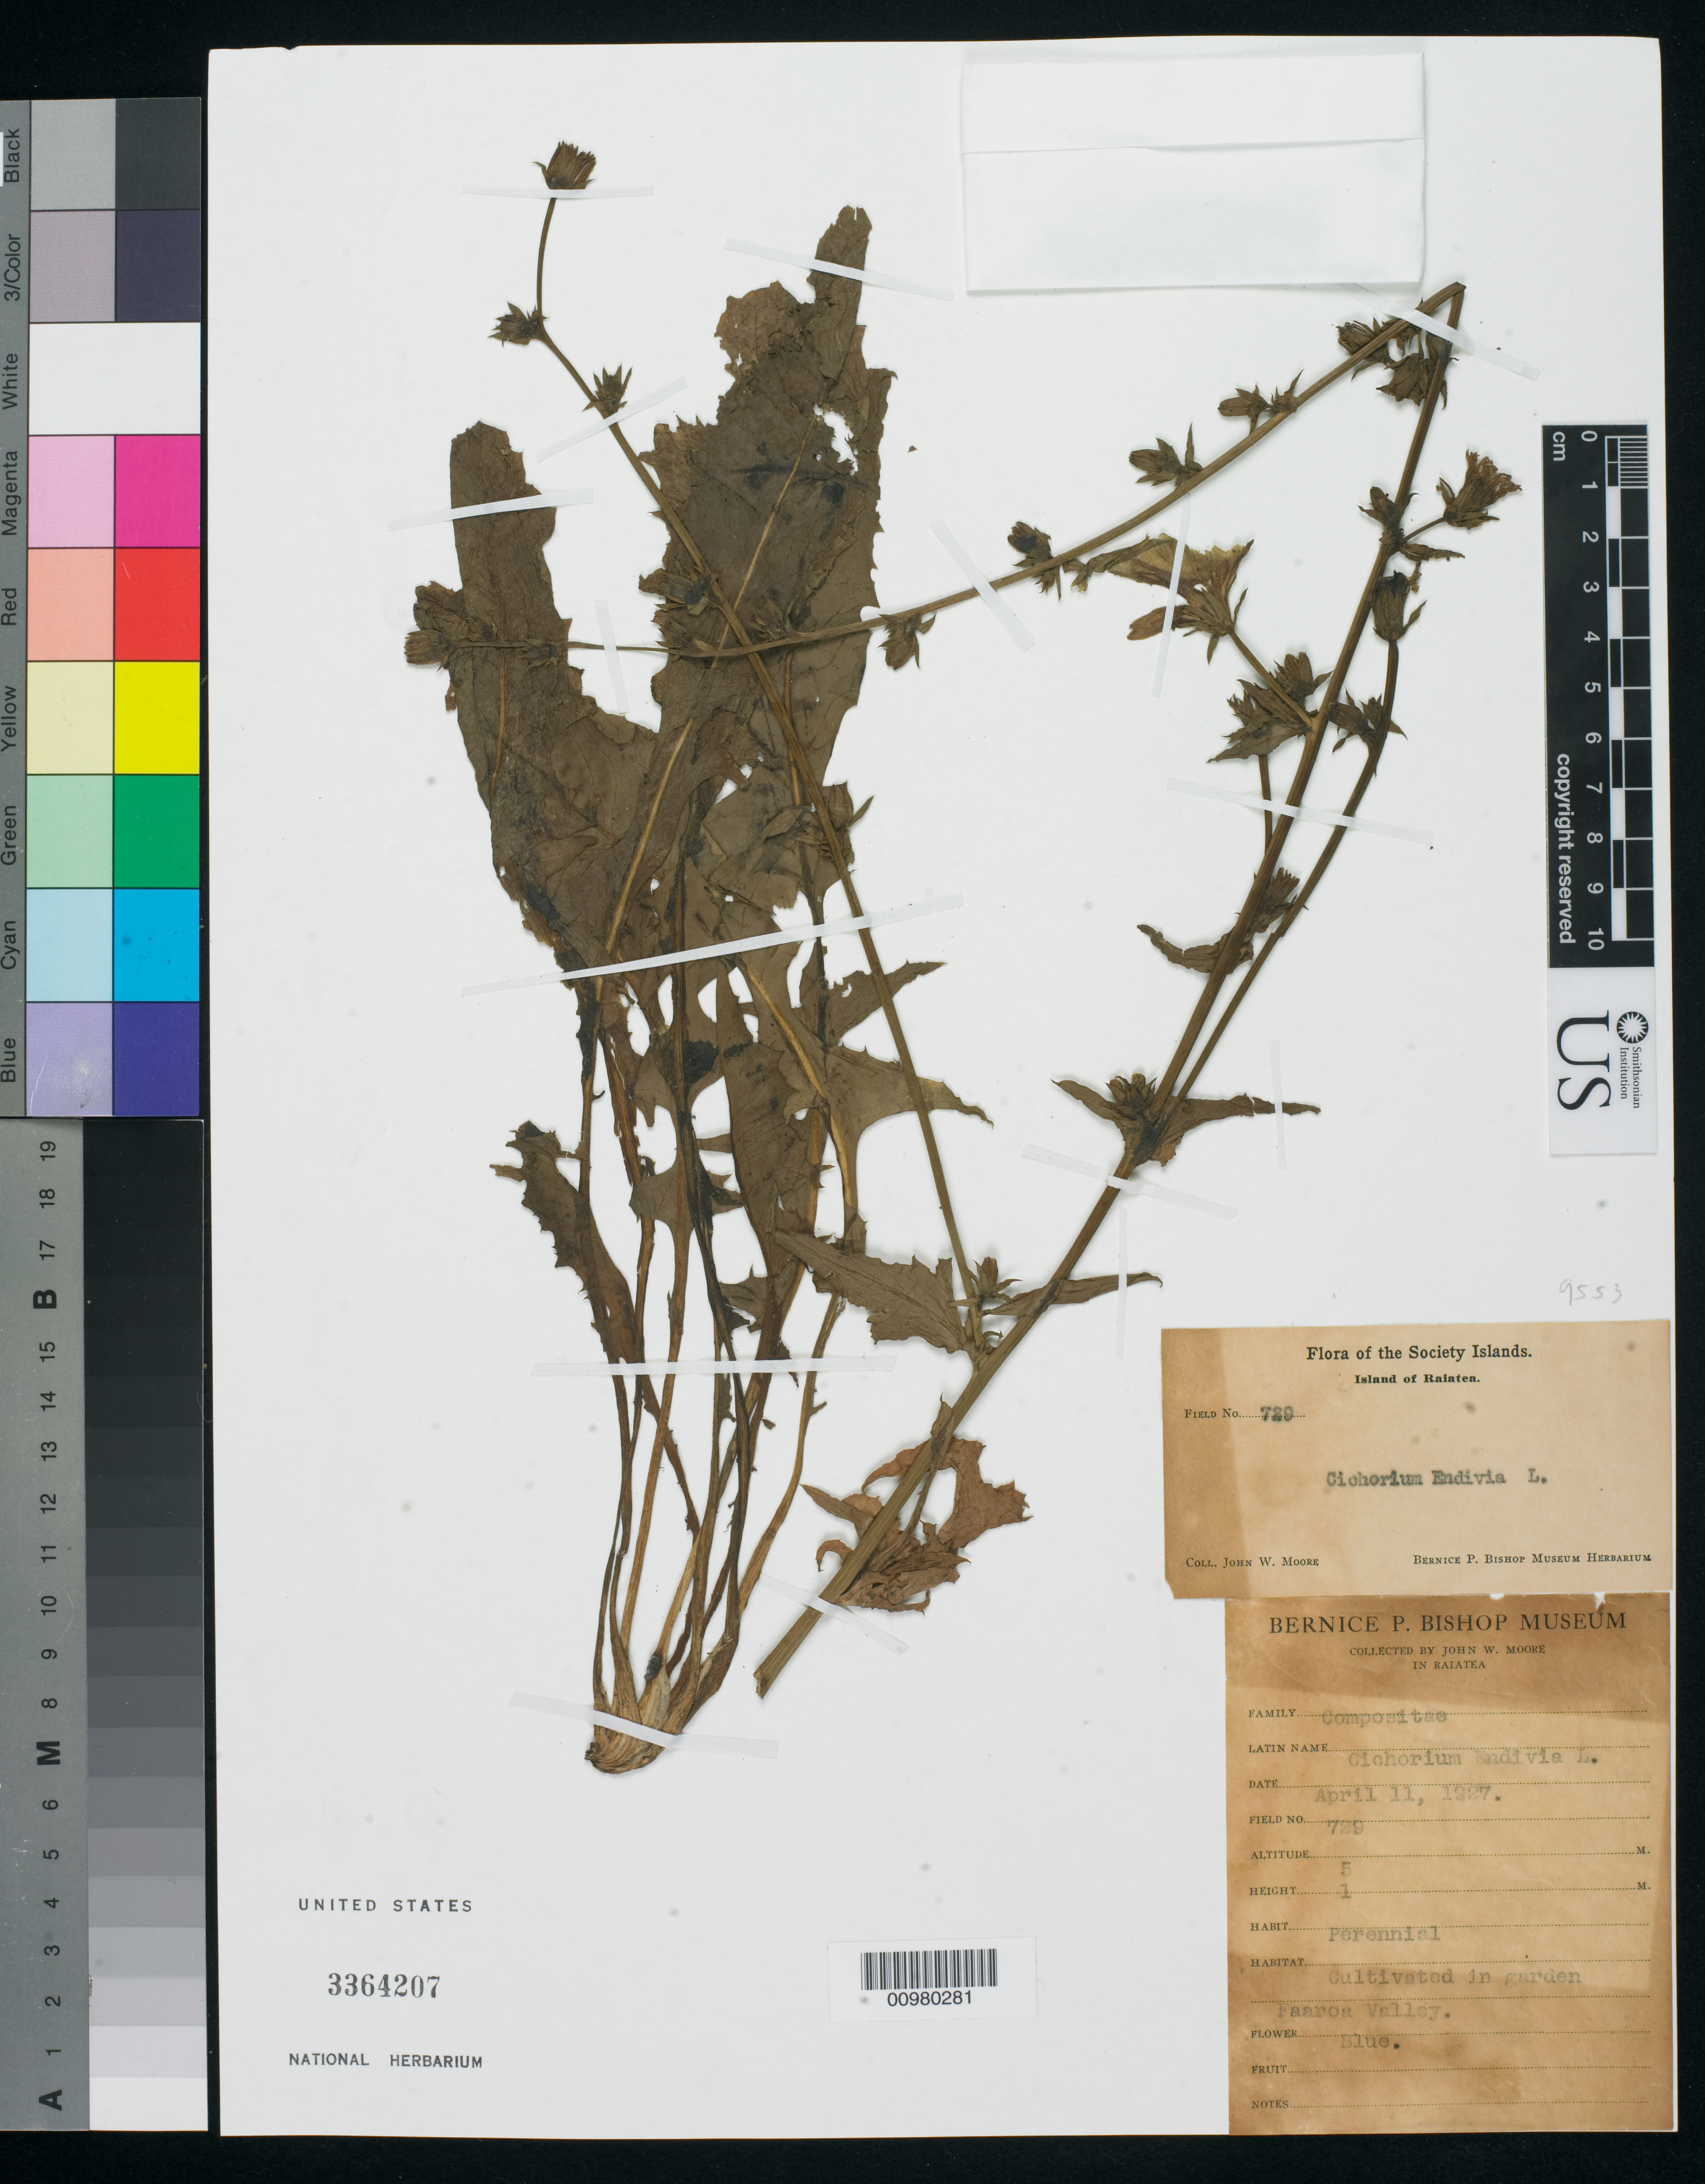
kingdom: Plantae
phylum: Tracheophyta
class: Magnoliopsida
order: Asterales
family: Asteraceae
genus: Cichorium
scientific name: Cichorium endivia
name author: L.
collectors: J. W. Moore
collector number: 729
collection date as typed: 11 Apr 1927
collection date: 1927-04-11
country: French Polynesia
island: Raiatea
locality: Faaroa Valley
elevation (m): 5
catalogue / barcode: US 3364207